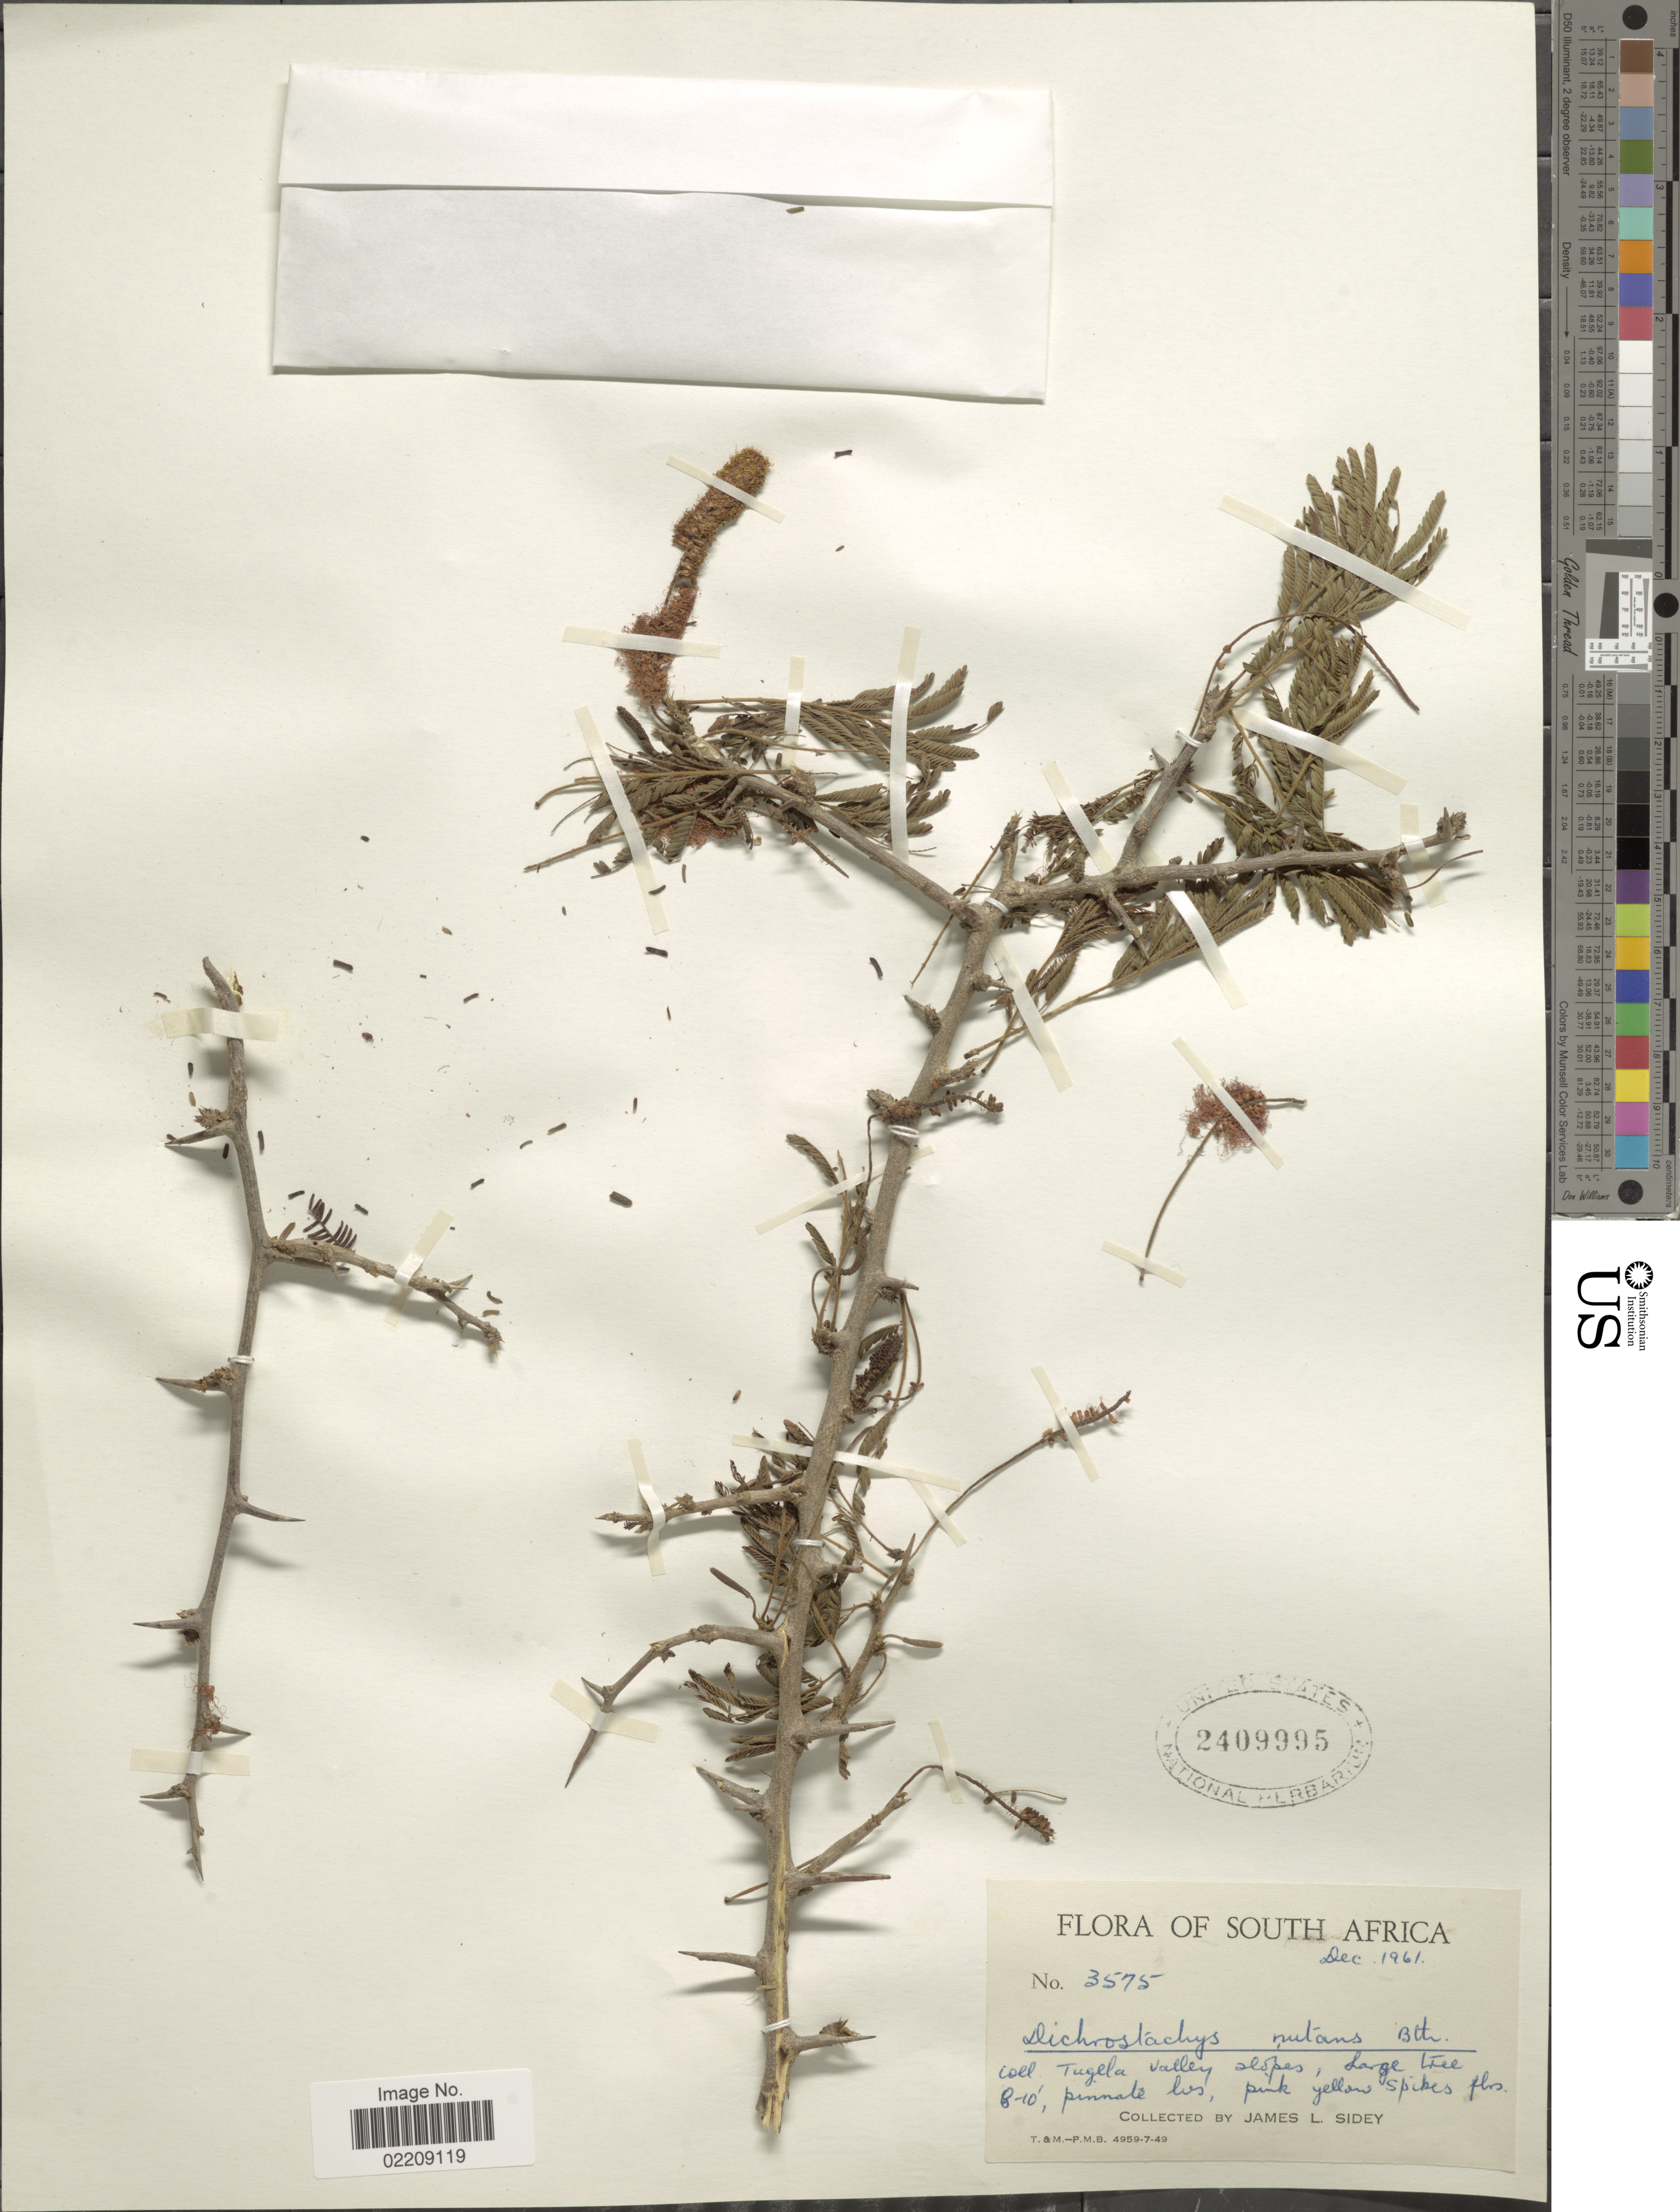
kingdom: Plantae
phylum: Tracheophyta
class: Magnoliopsida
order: Fabales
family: Fabaceae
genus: Dichrostachys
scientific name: Dichrostachys glomerata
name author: (Forssk.) Chiov.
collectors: J. L. Sidey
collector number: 3575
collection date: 1961-12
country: South Africa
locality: Tugela Valley slopes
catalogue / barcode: US 2409995